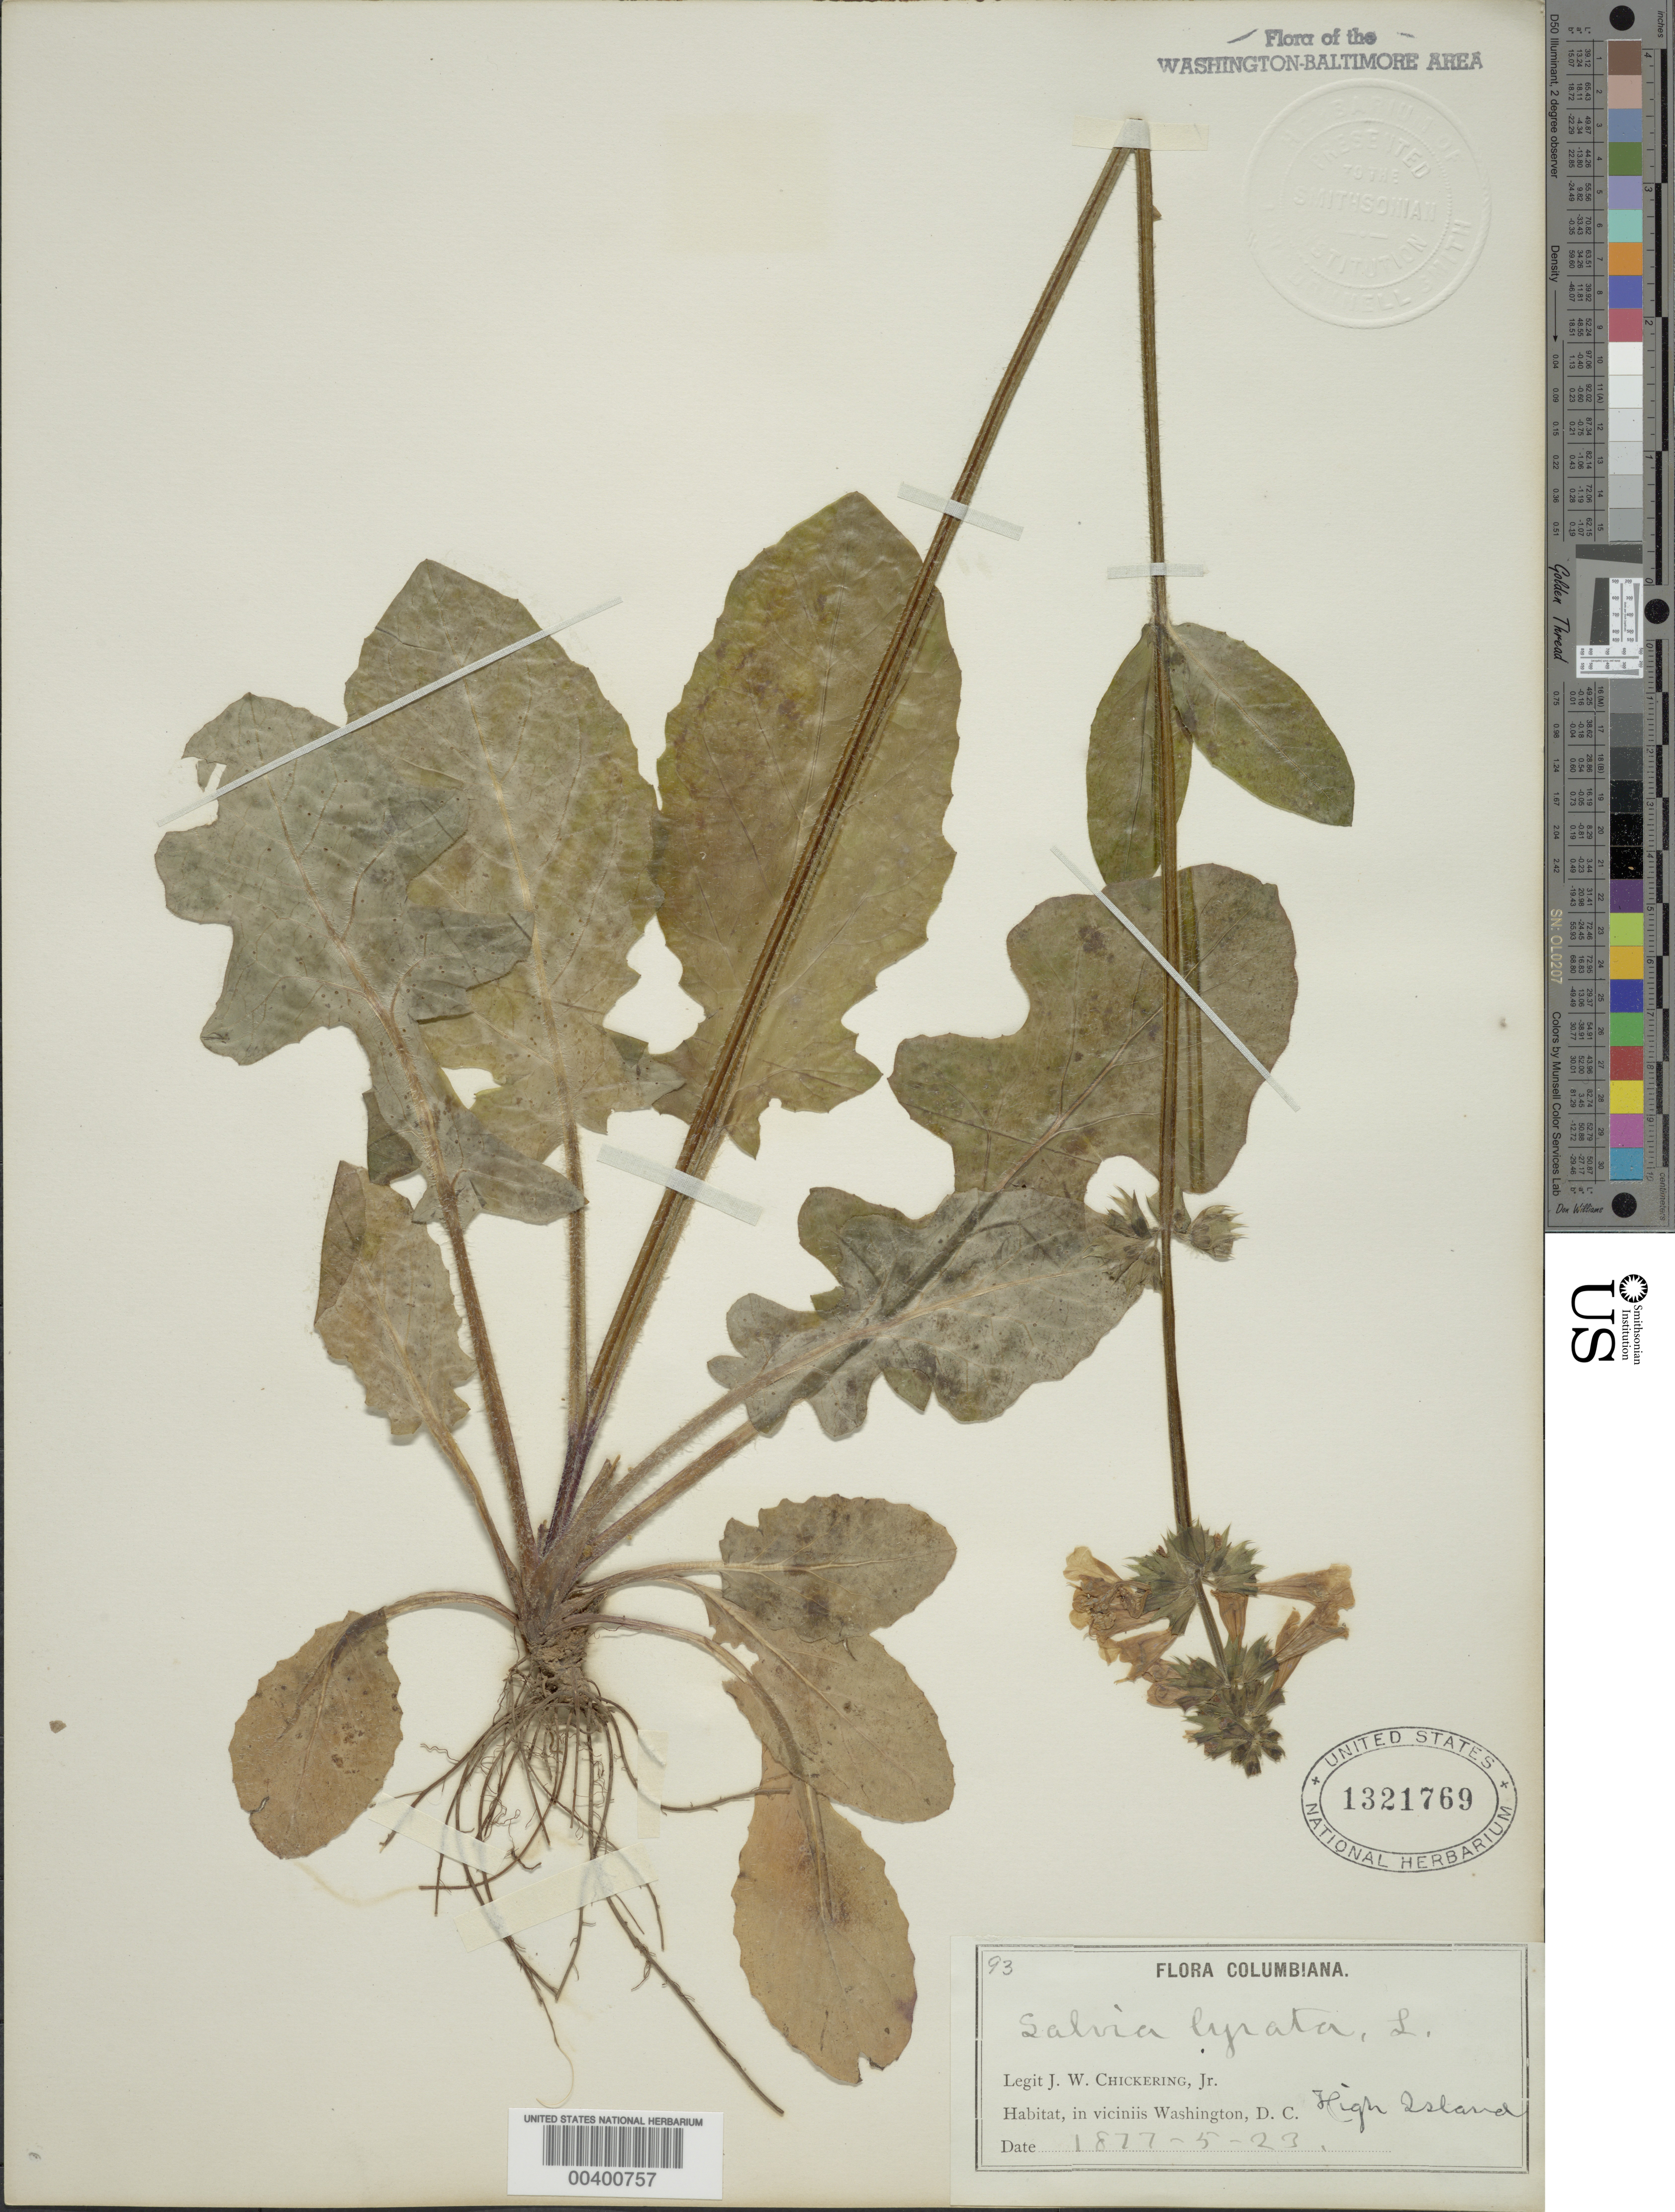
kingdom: Plantae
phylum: Tracheophyta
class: Magnoliopsida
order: Lamiales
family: Lamiaceae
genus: Salvia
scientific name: Salvia lyrata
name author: L.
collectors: J. W. Chickering Jr.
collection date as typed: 23 May 1877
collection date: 1877-05-23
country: United States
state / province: Maryland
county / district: Montgomery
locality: High Island C. & O. Canal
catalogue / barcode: US 1321769